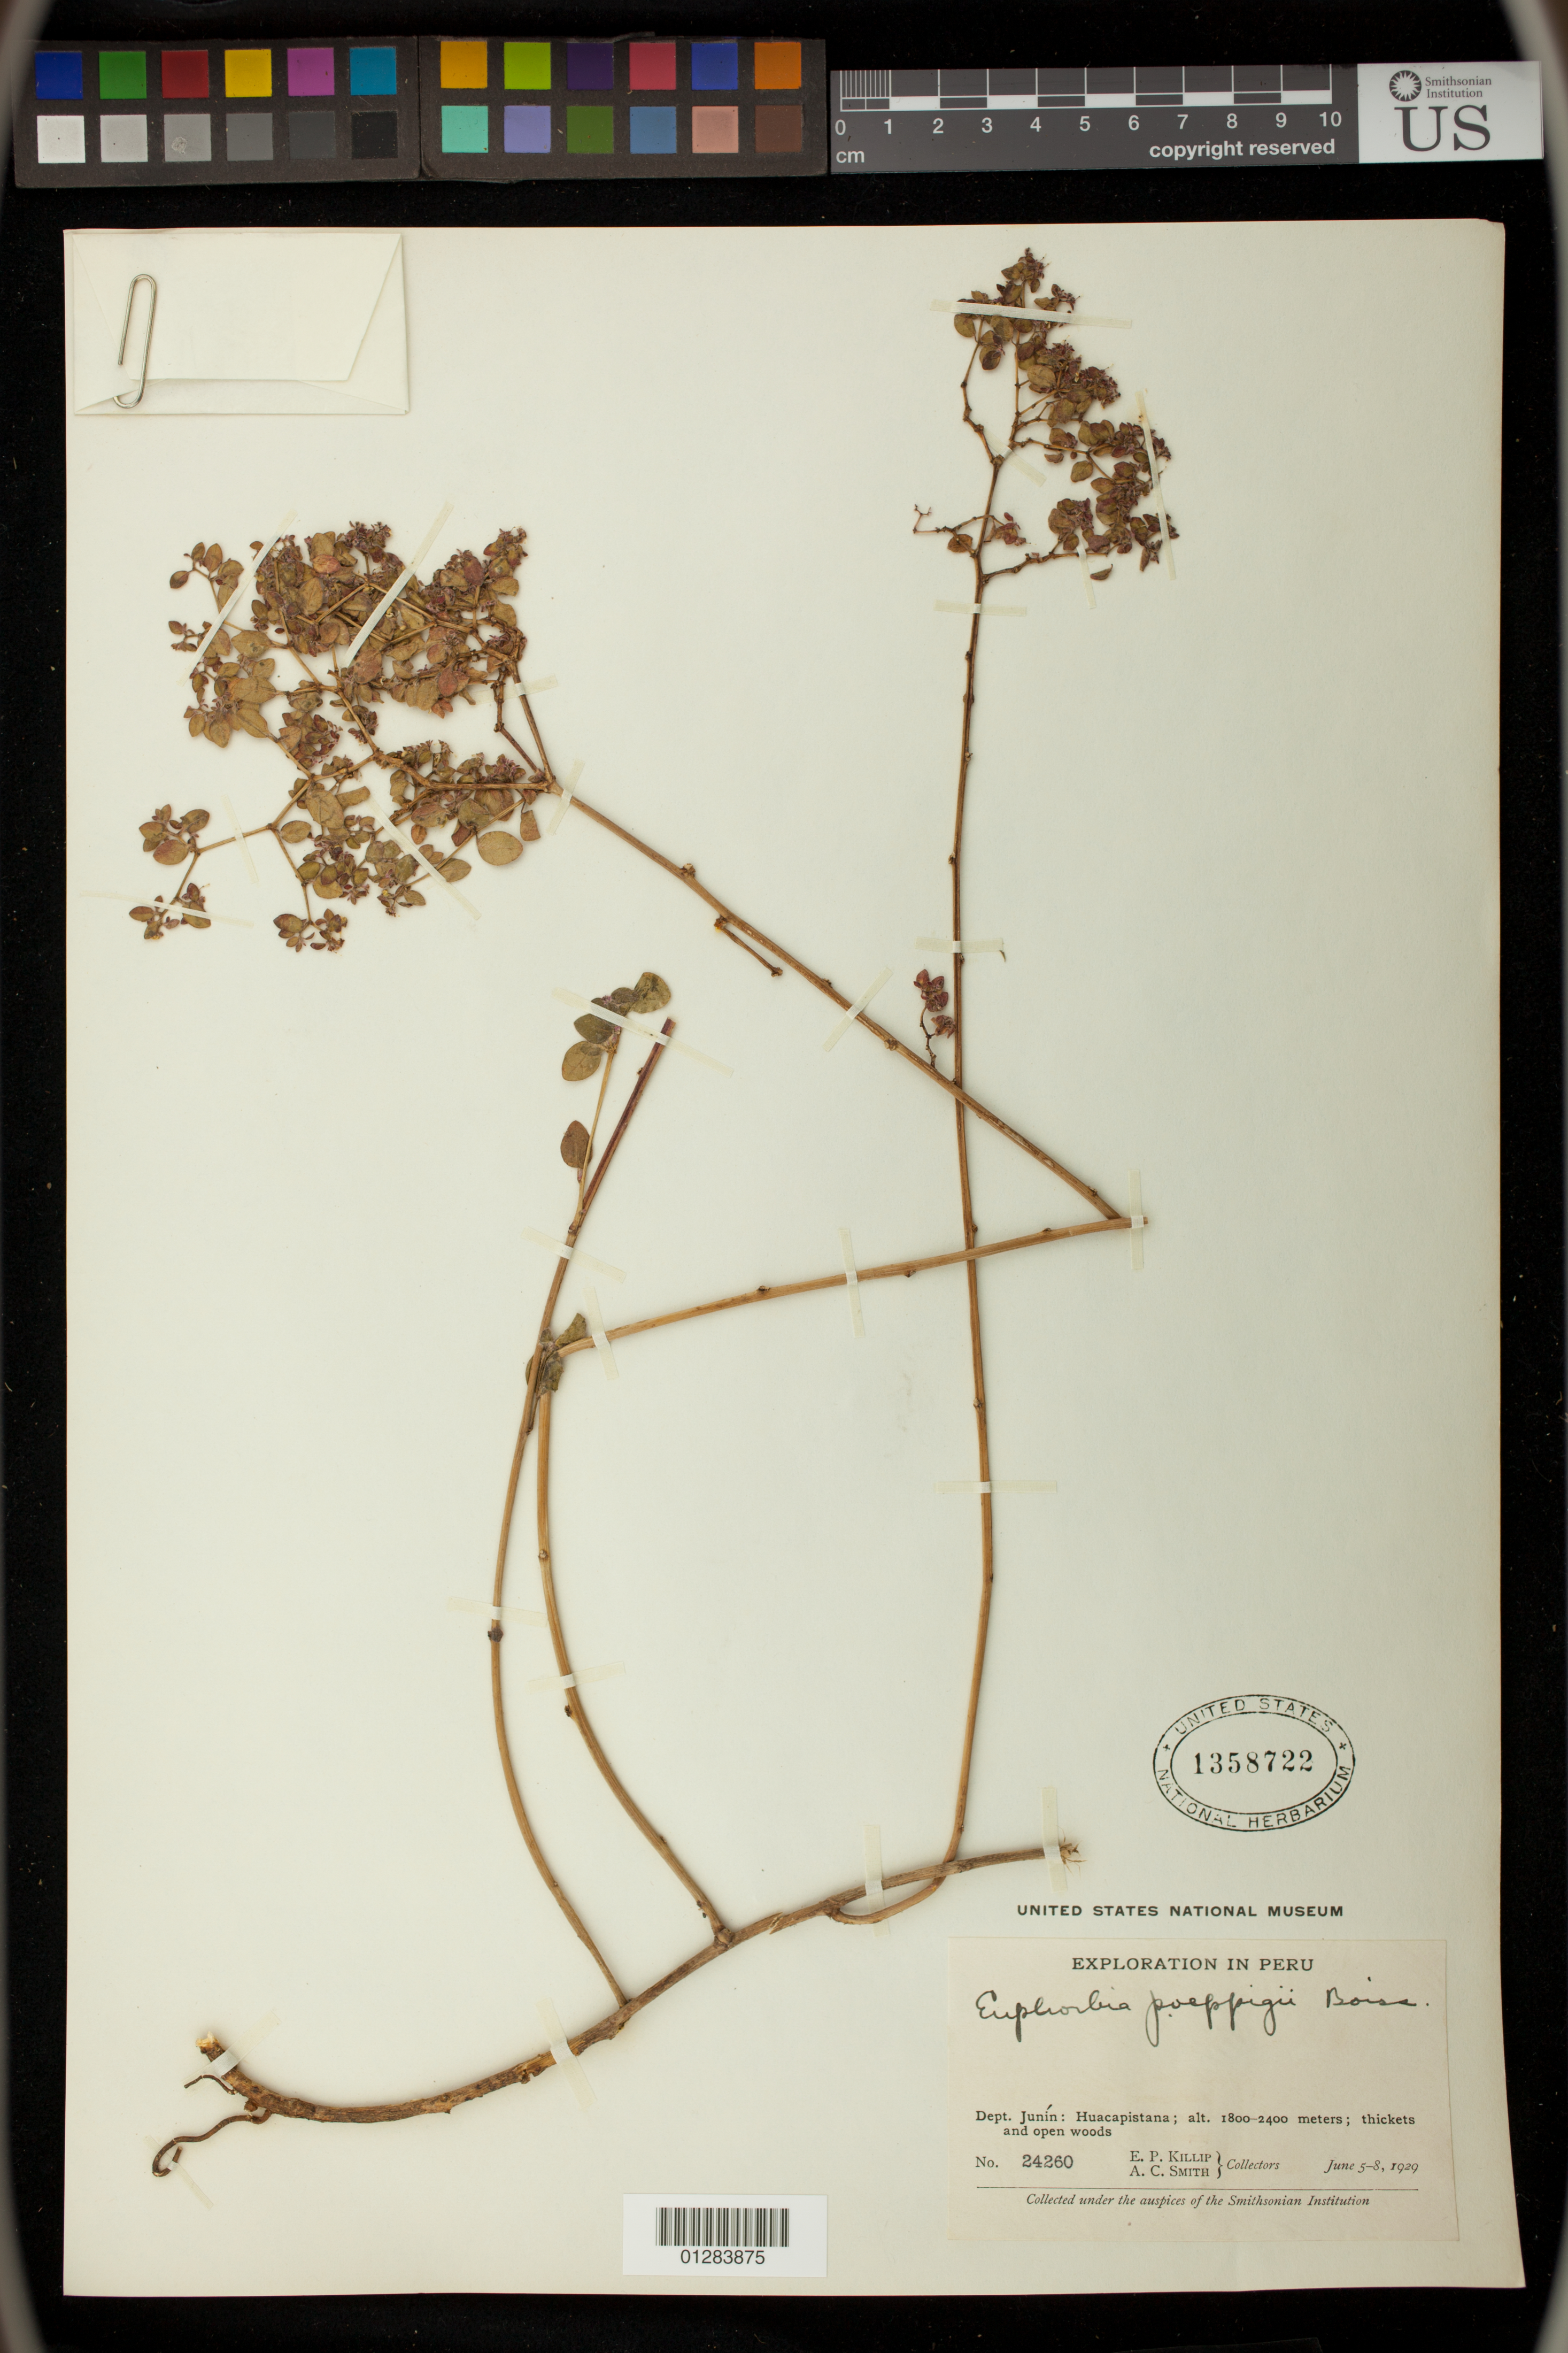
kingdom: Plantae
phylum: Tracheophyta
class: Magnoliopsida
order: Malpighiales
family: Euphorbiaceae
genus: Euphorbia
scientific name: Euphorbia poeppigii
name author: (Klotzsch & Garcke) Boiss.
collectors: E. P. Killip & A. C. Smith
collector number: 24260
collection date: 1929-06-05/1929-06-08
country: Peru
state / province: Junín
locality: Huacapistana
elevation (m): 1800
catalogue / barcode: US 1358722